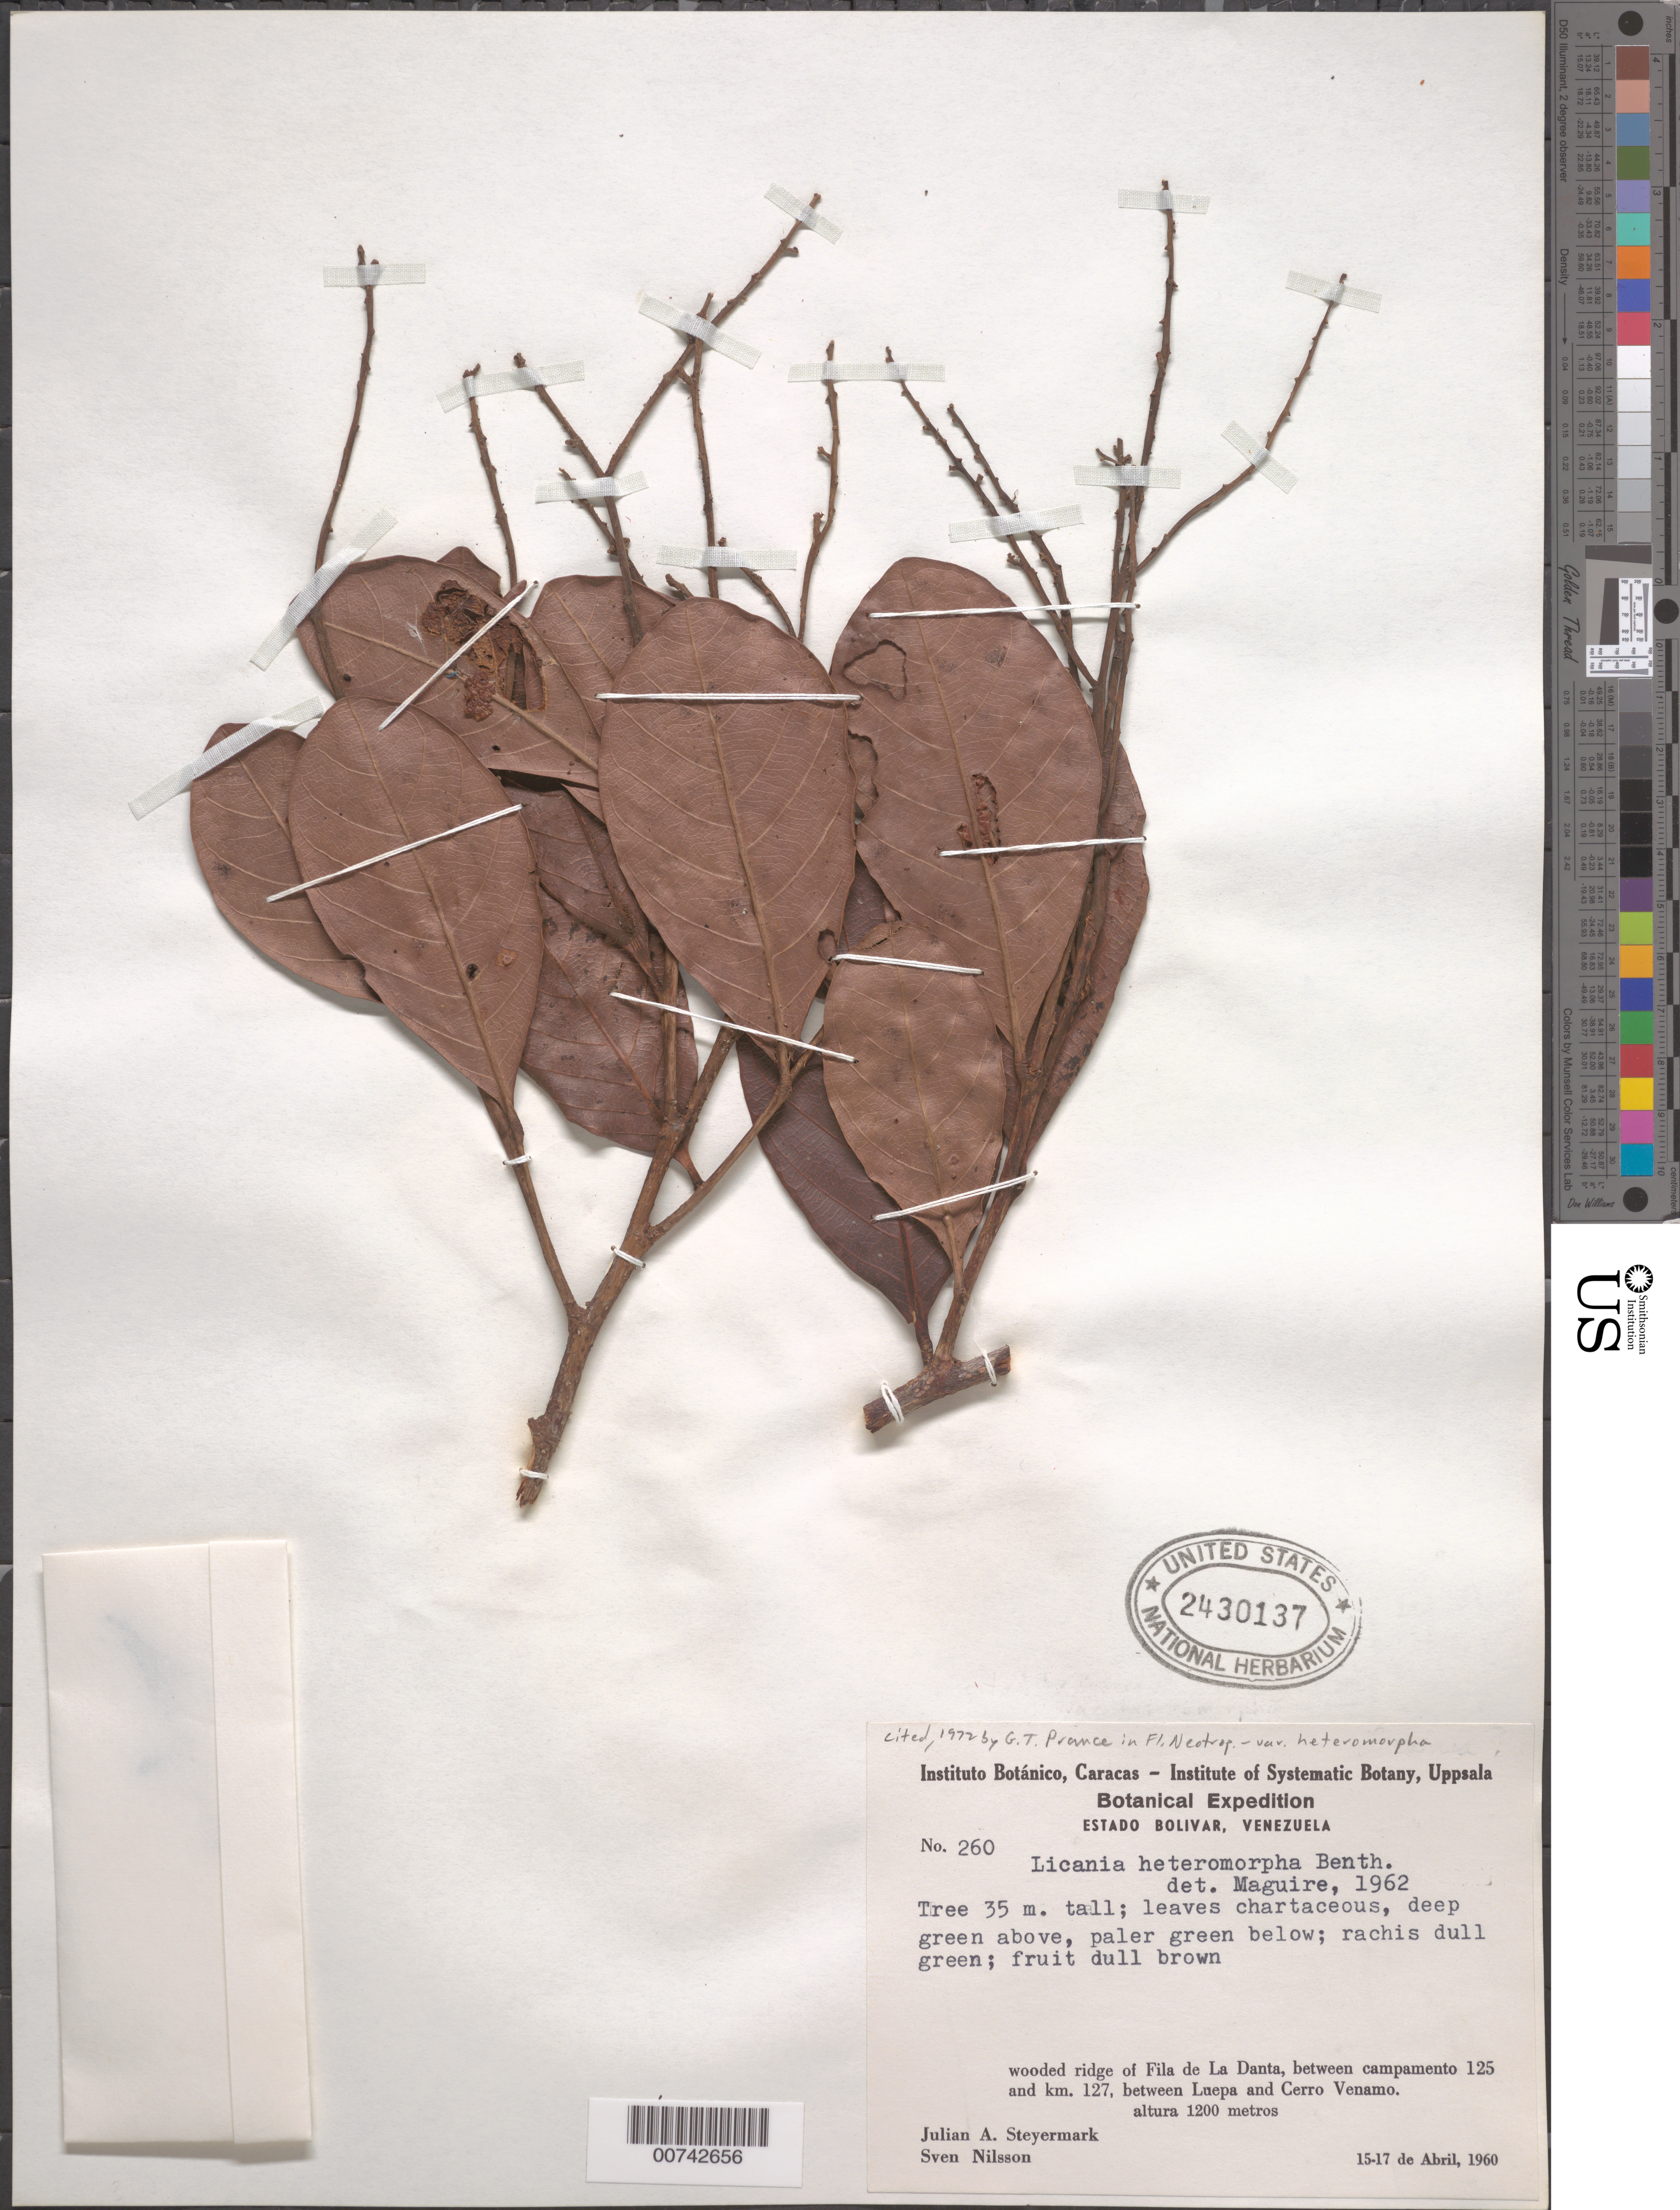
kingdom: Plantae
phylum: Tracheophyta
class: Magnoliopsida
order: Malpighiales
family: Chrysobalanaceae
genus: Hymenopus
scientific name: Hymenopus heteromorphus var. heteromorphus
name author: (Benth.) Sothers & Prance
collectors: J. Steyermark & S. Nilsson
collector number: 60 260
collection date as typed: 15-Apr-60 to 17-Apr-60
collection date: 1960-04-15/1960-04-17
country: Venezuela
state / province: Bolívar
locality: Fila La Danta, following the provisional carretera between campamento 125 and km 127, between Luepa and cerro Venamo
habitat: Wooded ridge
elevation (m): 1200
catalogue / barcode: US 2430137